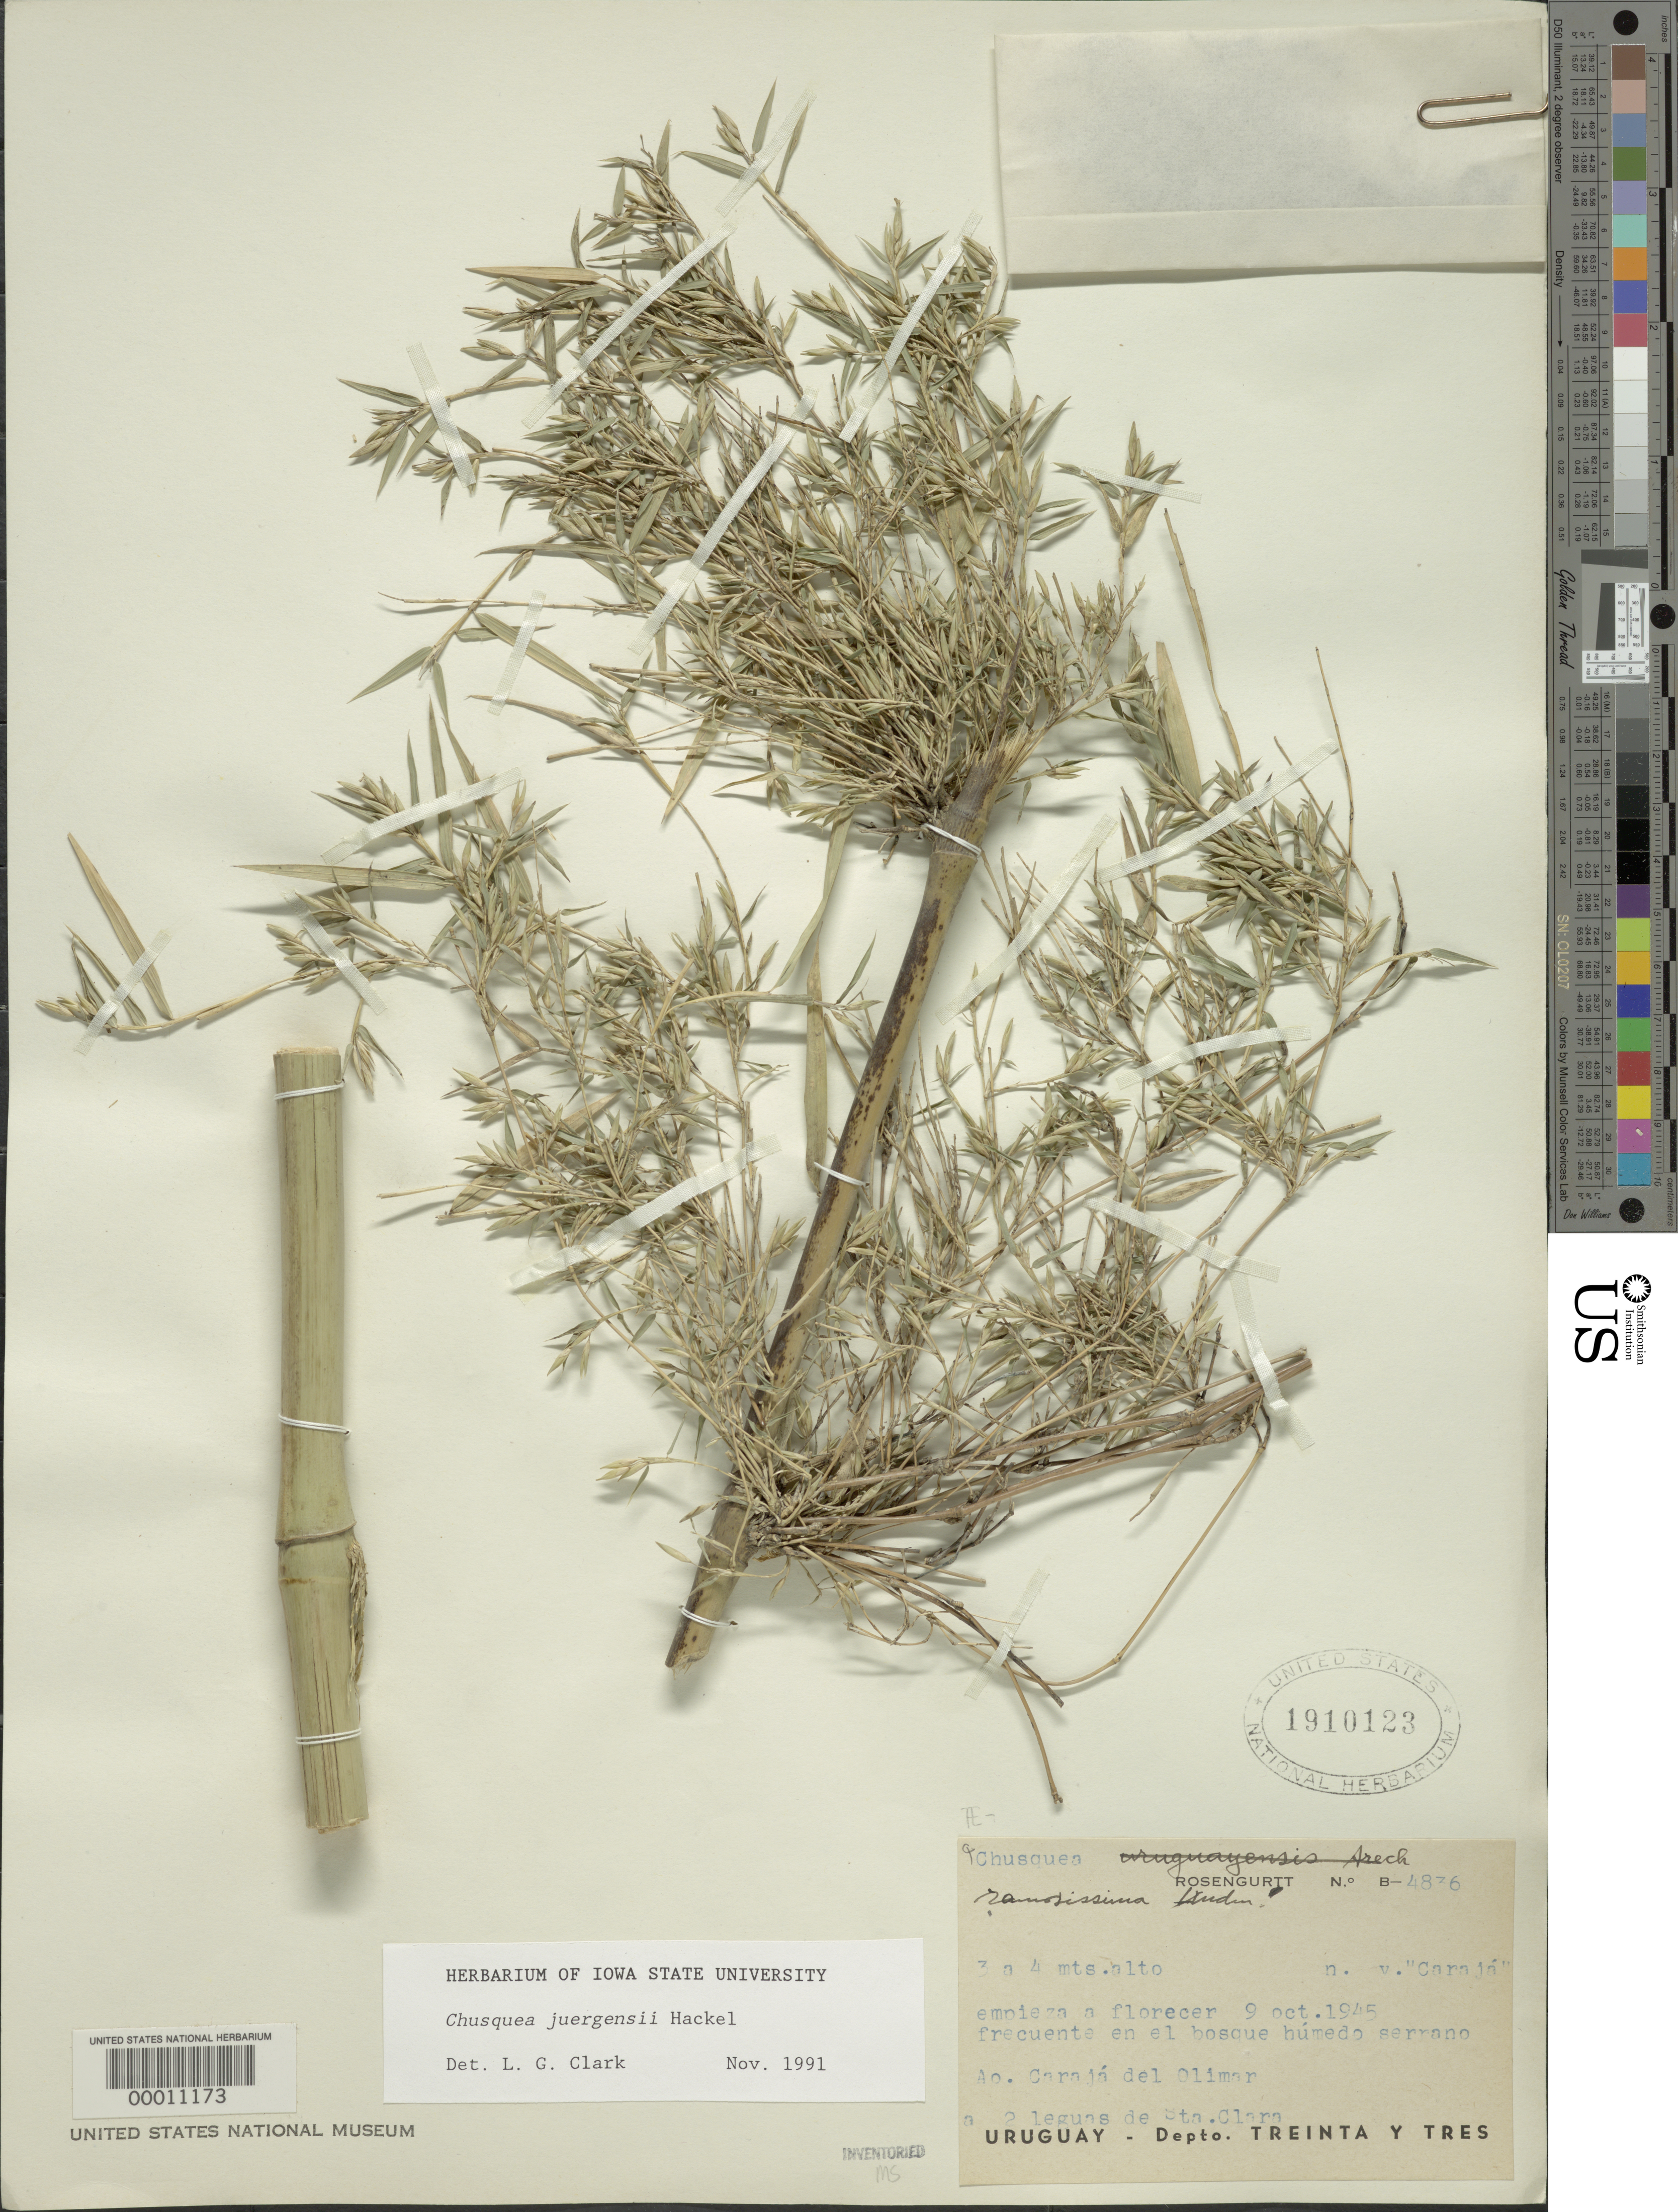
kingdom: Plantae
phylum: Tracheophyta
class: Liliopsida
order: Poales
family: Poaceae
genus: Chusquea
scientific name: Chusquea juergensii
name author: Hack.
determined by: Clark, Lynn G., (ISC), Iowa State University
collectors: B. Rosengurtt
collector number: B-4836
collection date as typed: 09 Oct 1945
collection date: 1945-10-09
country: Uruguay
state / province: Treinta Y Tres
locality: Caraja del olimar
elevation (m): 3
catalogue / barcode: US 1910123